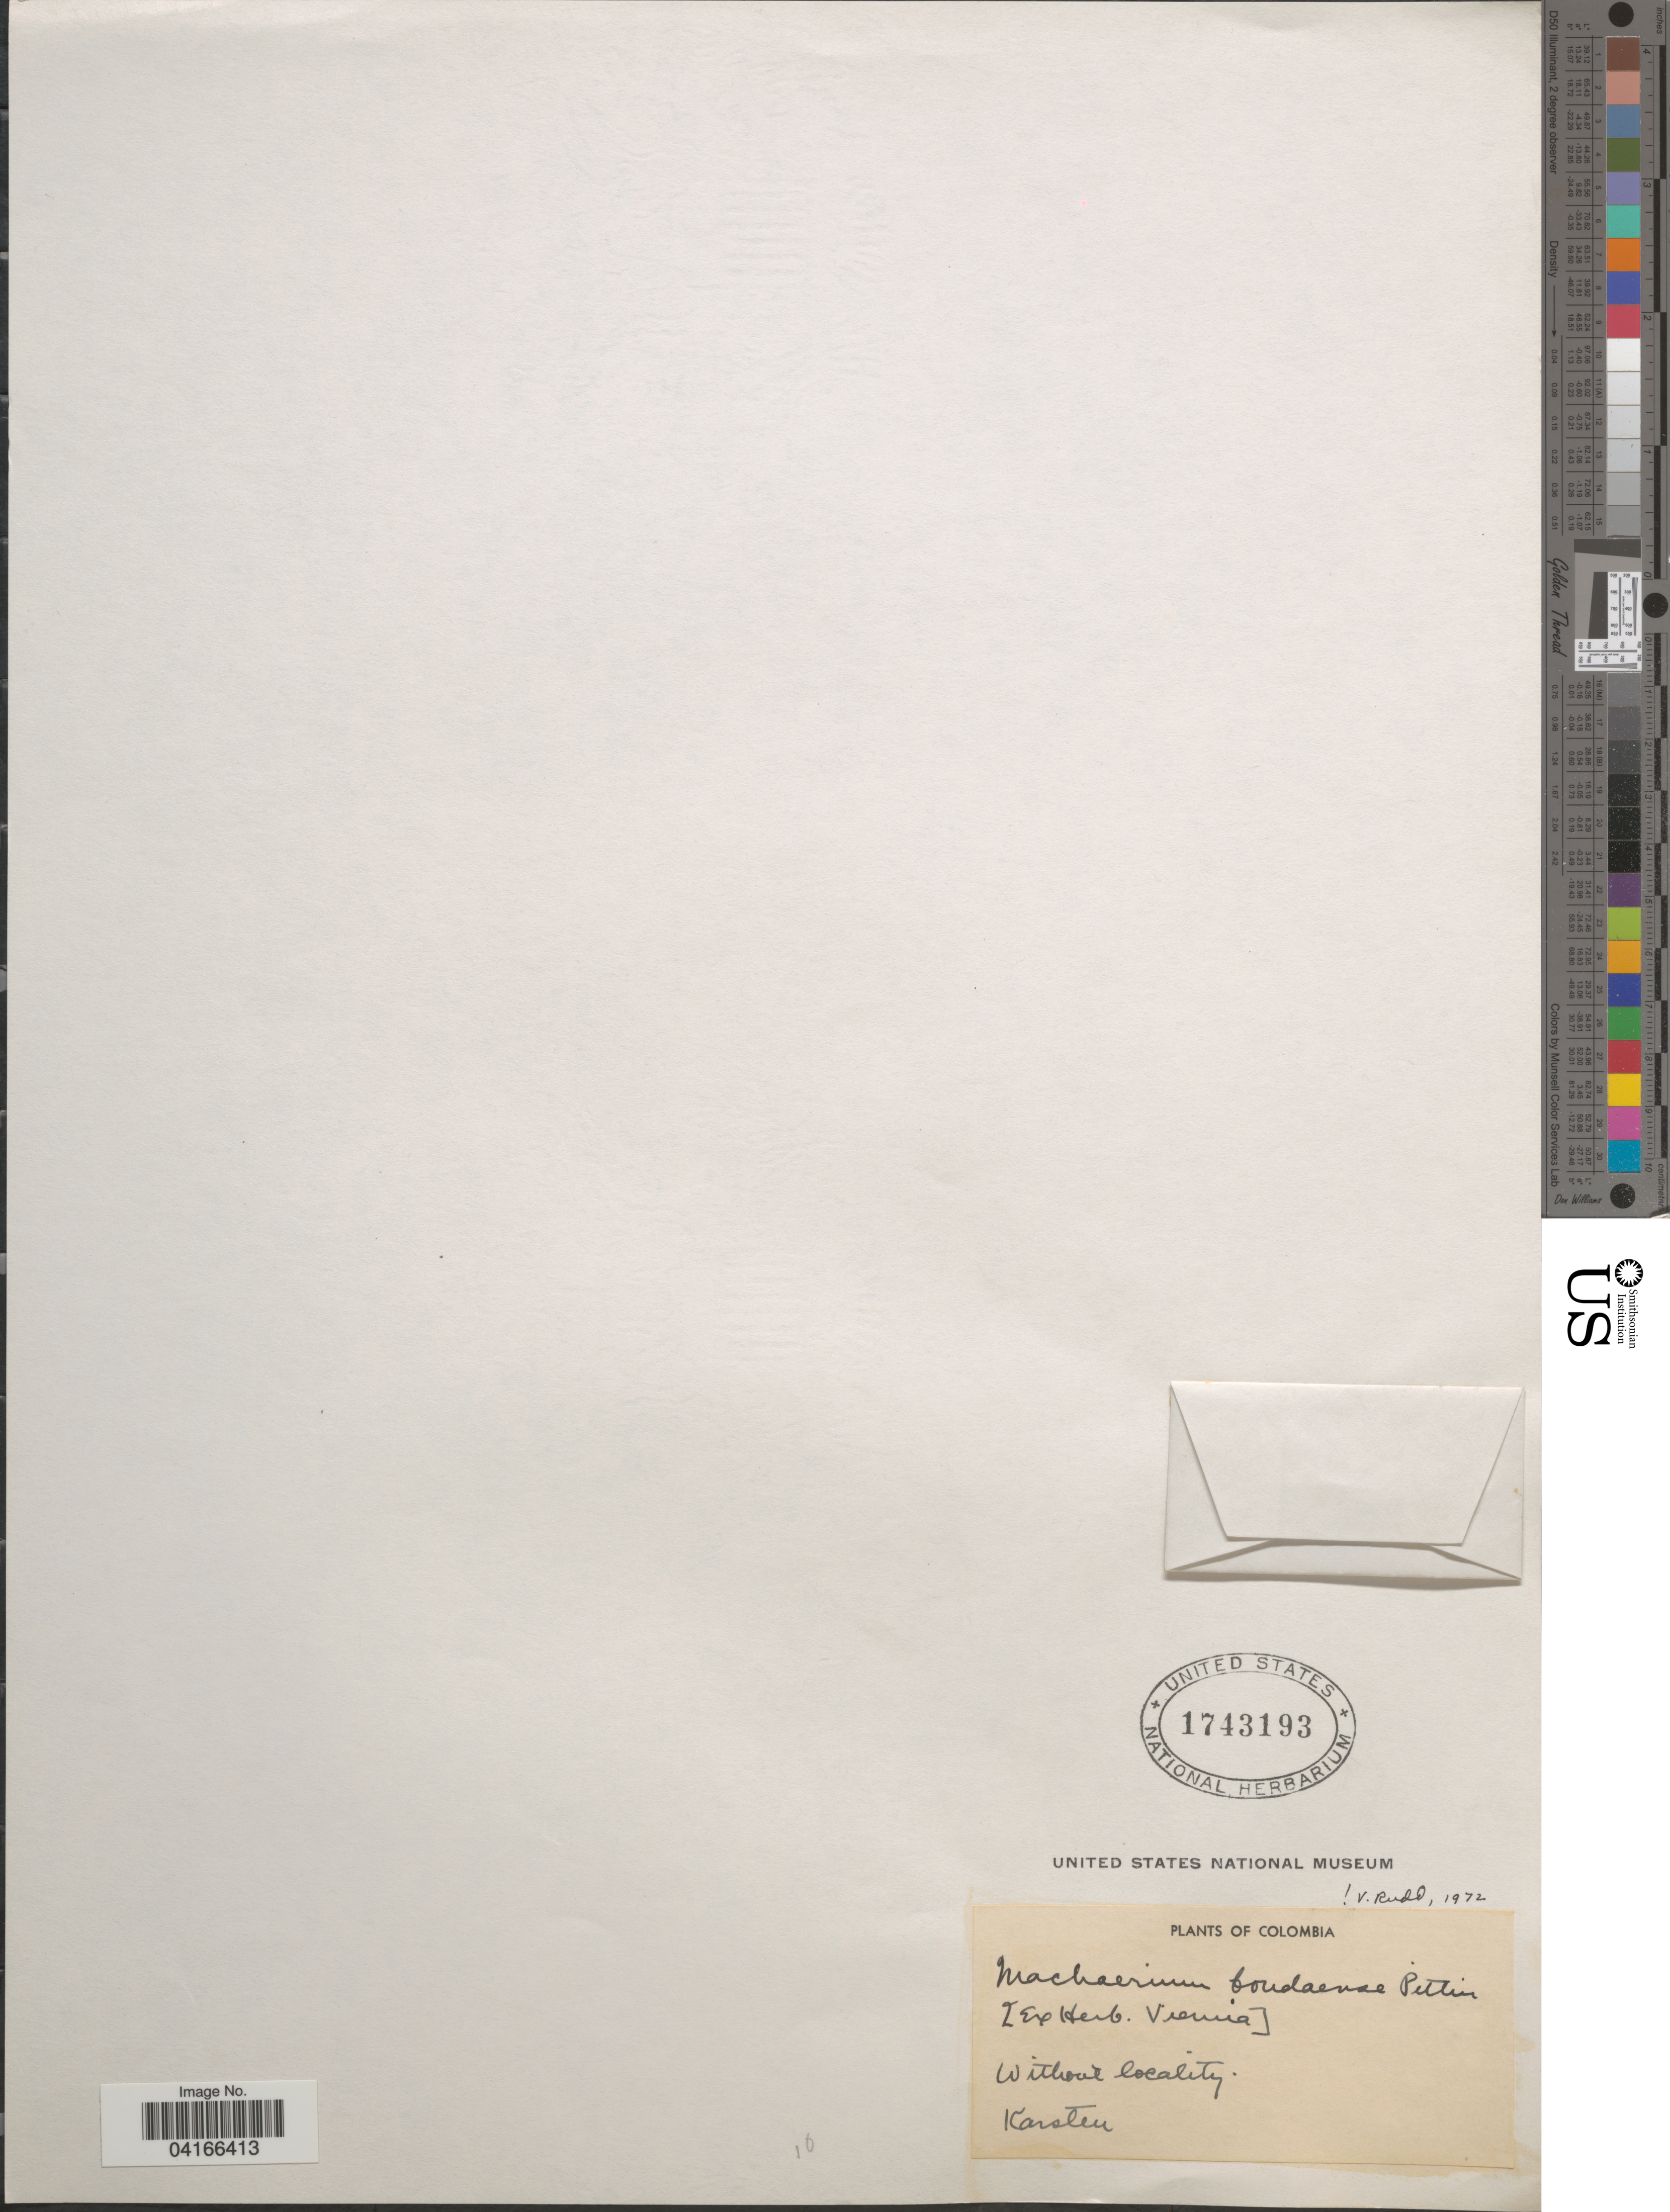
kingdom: Plantae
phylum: Tracheophyta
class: Magnoliopsida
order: Fabales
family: Fabaceae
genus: Machaerium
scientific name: Machaerium bondaense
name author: Pittier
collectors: -. Karsten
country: Colombia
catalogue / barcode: US 1743193